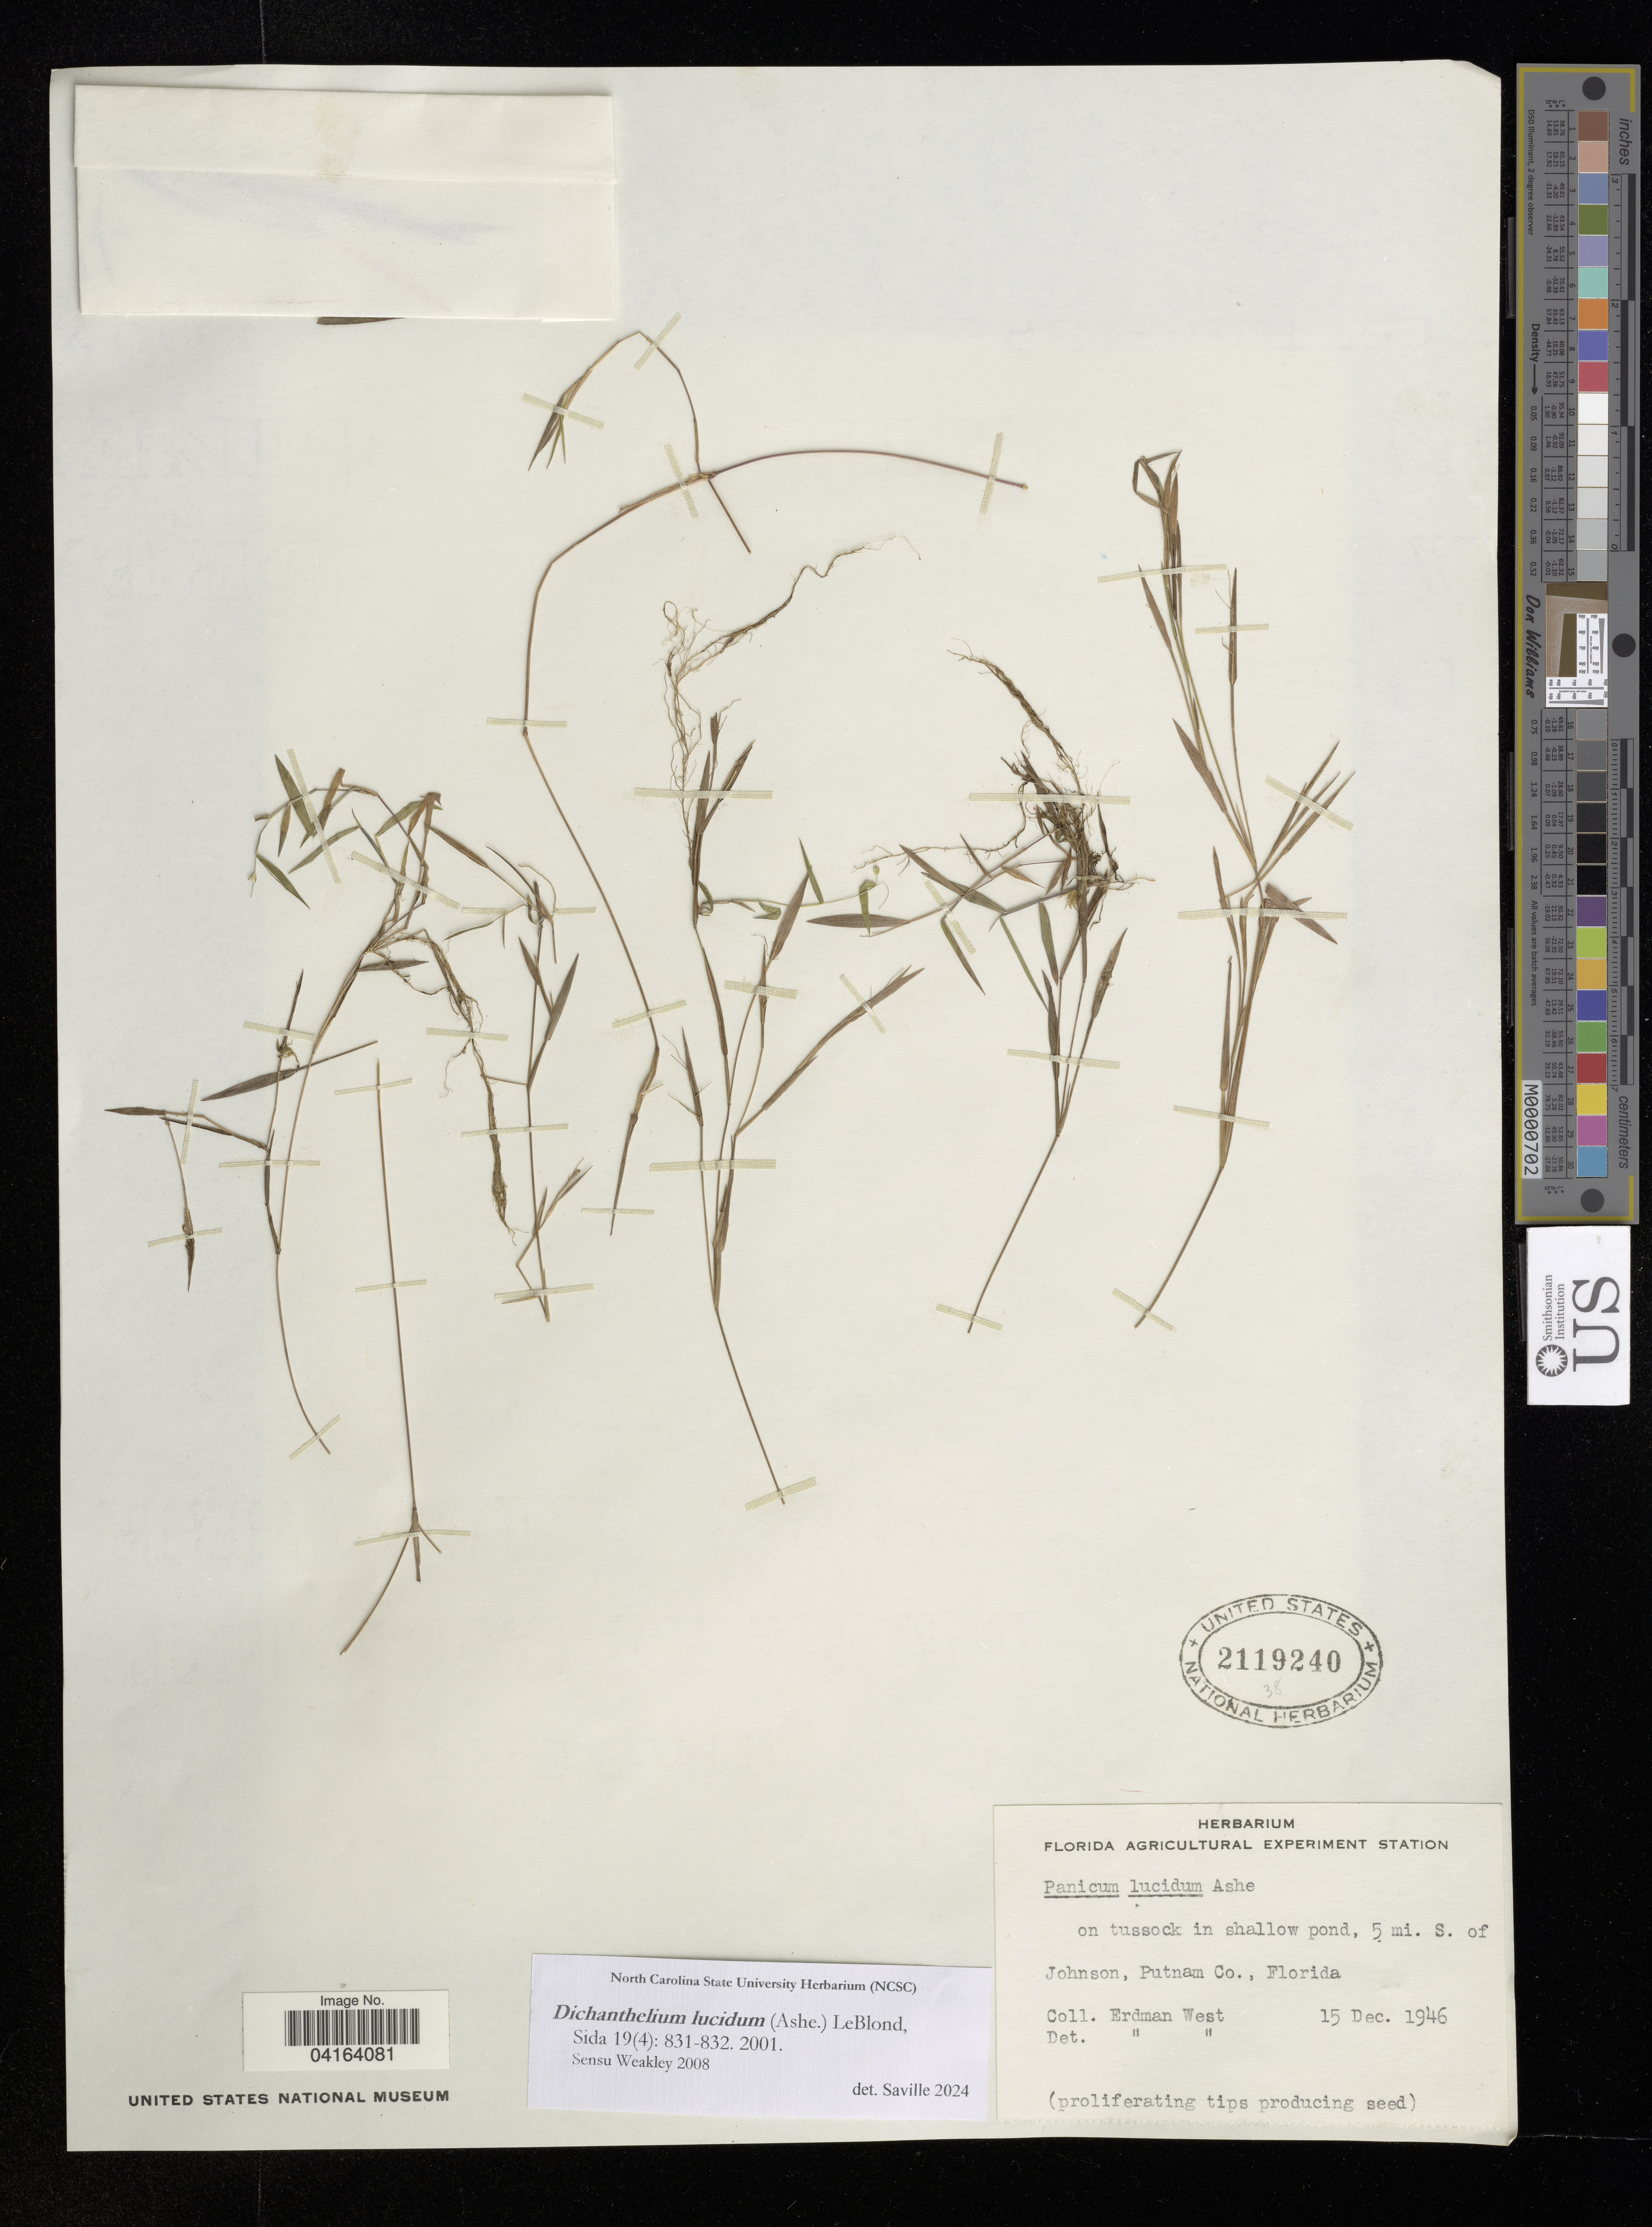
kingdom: Plantae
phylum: Tracheophyta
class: Liliopsida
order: Poales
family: Poaceae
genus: Dichanthelium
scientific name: Dichanthelium lucidum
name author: (Ashe) LeBlond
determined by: Saville, A. C., (NCSC), North Carolina State University (UNITED STATES)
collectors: E. West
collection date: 1946-12-15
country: United States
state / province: Florida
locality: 5 mi. S. of Johnson, Putnam Co.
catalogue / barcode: US 2119240